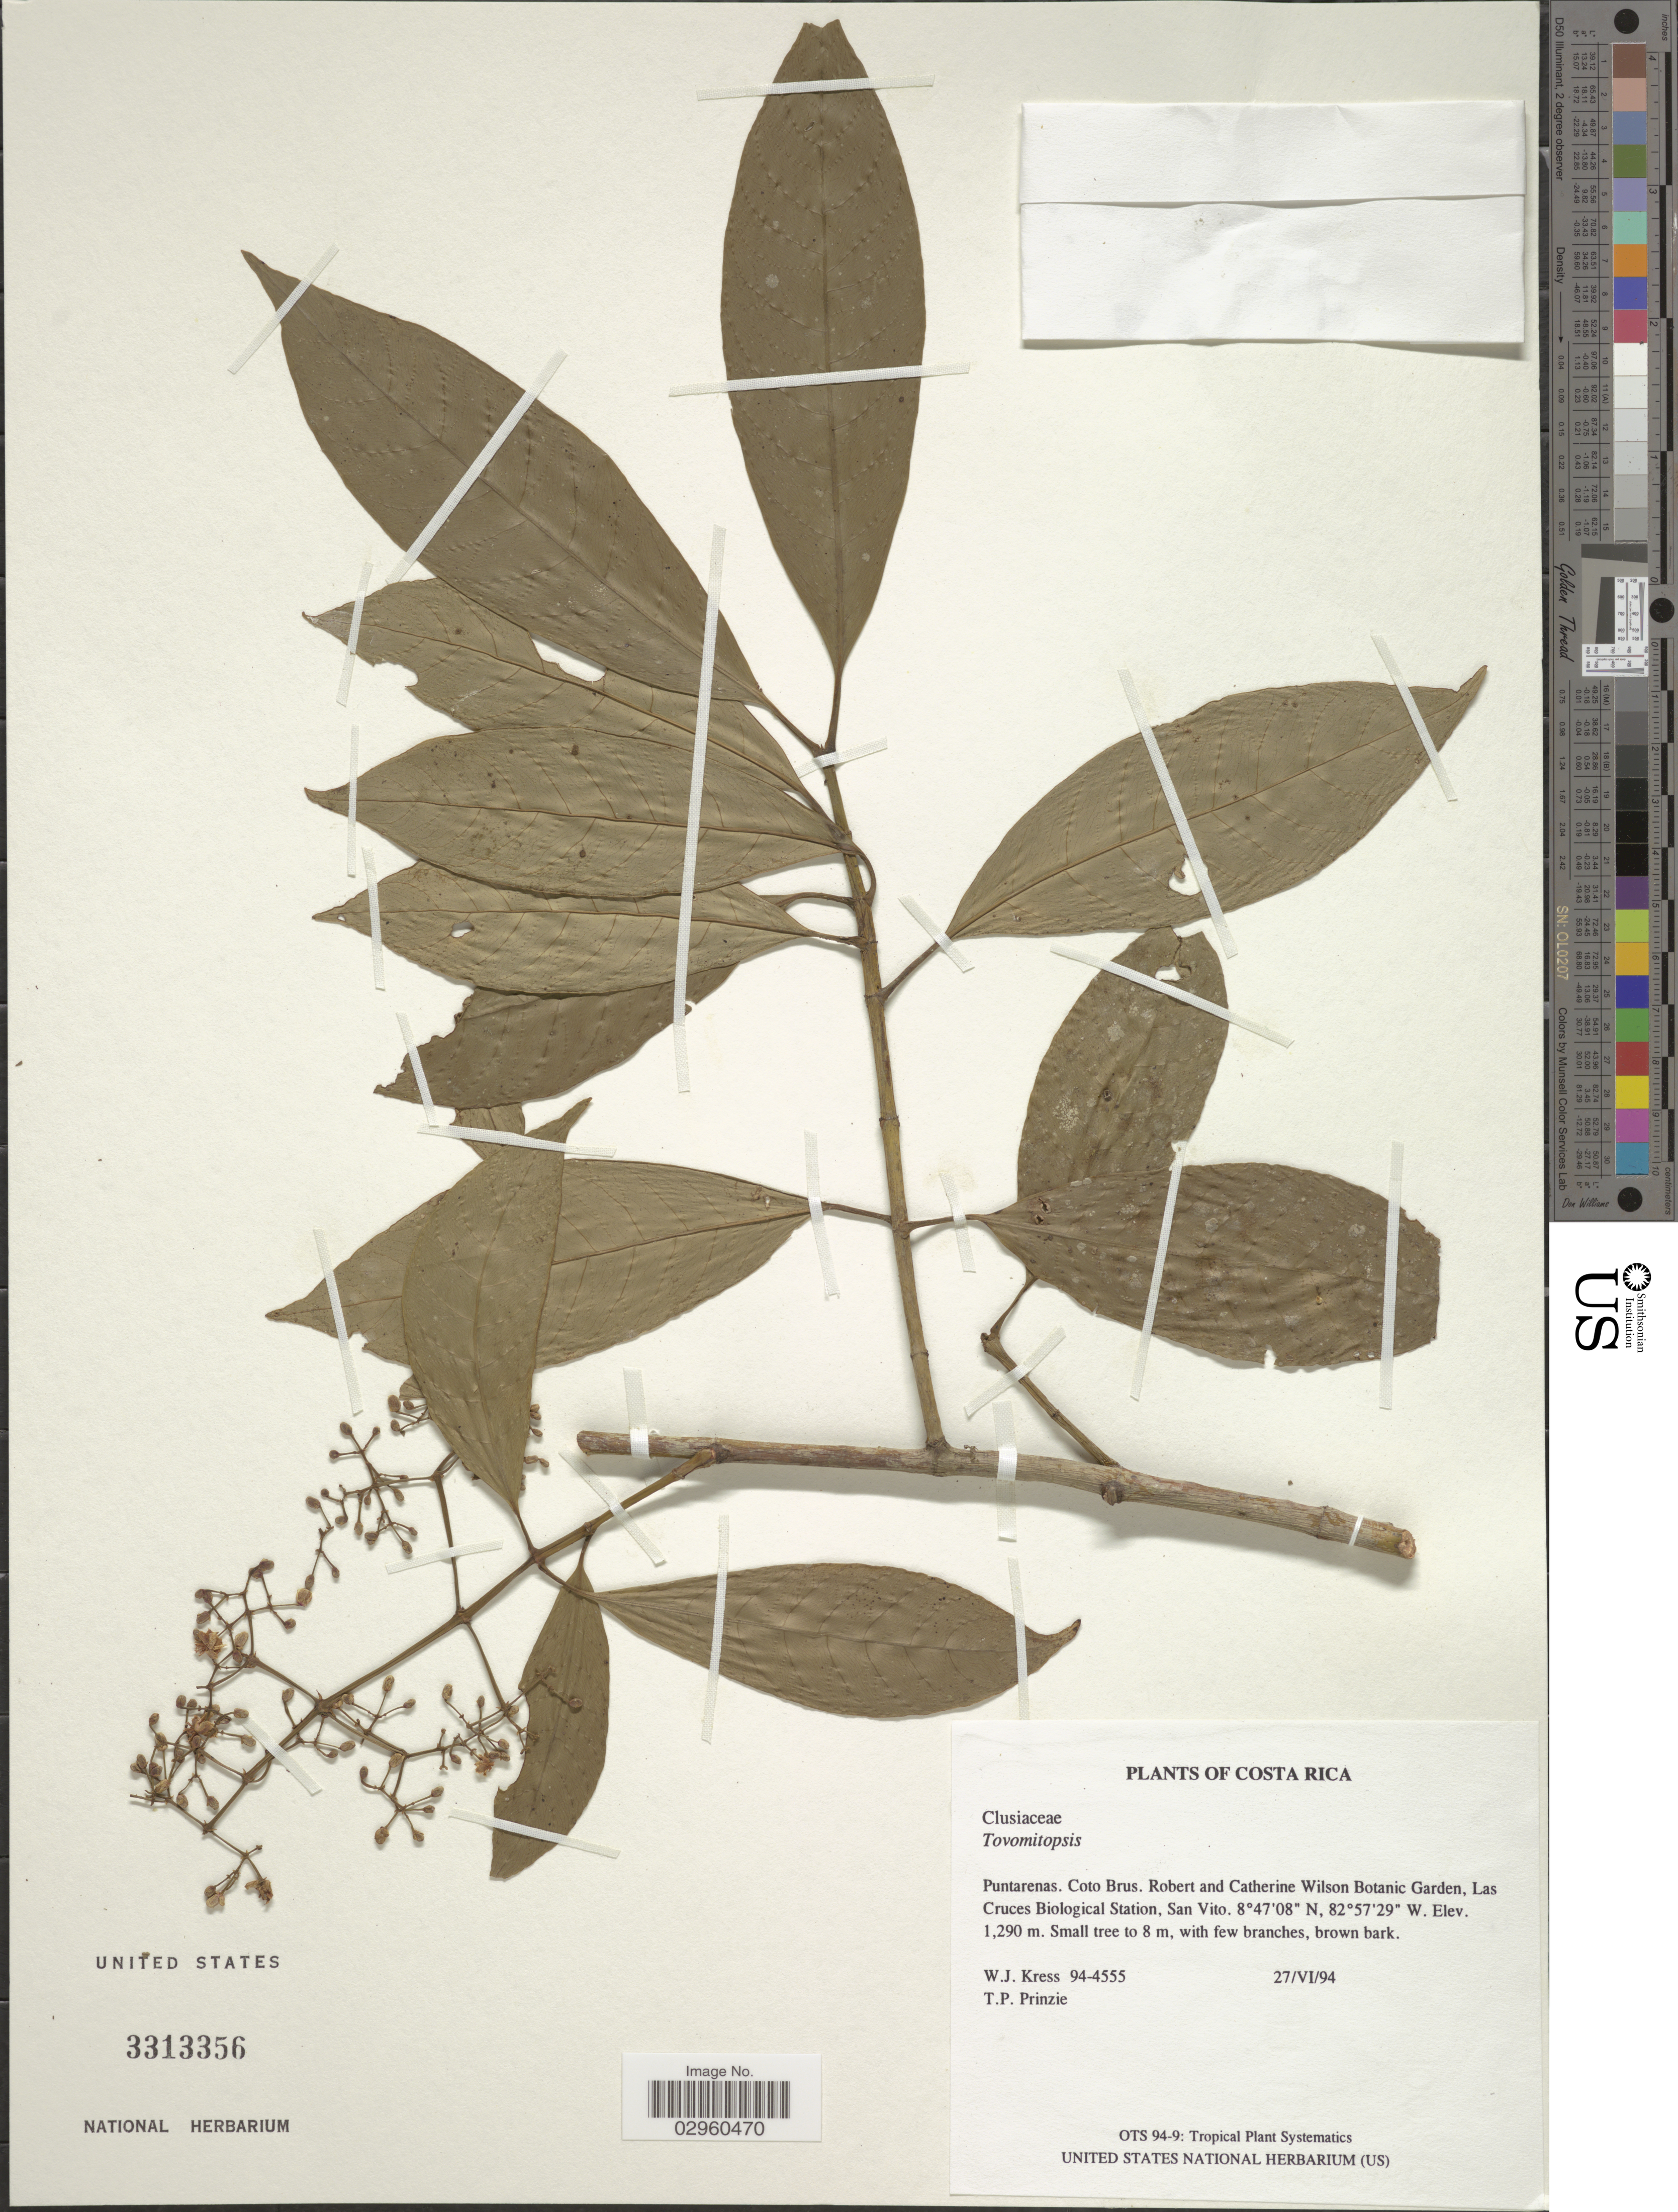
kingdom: Plantae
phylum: Tracheophyta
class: Magnoliopsida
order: Malpighiales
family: Clusiaceae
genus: Tovomitopsis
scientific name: Tovomitopsis sp.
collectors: W. J. Kress & T. Prinzie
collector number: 94-4555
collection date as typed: Transcribed d/m/y: 27/6/94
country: Costa Rica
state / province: Puntarenas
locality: Coto Brus. Robert and Catherine Wilson Botanic Garden, Las Cruces Biological Station, San Vito.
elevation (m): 1290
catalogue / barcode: US 3313356